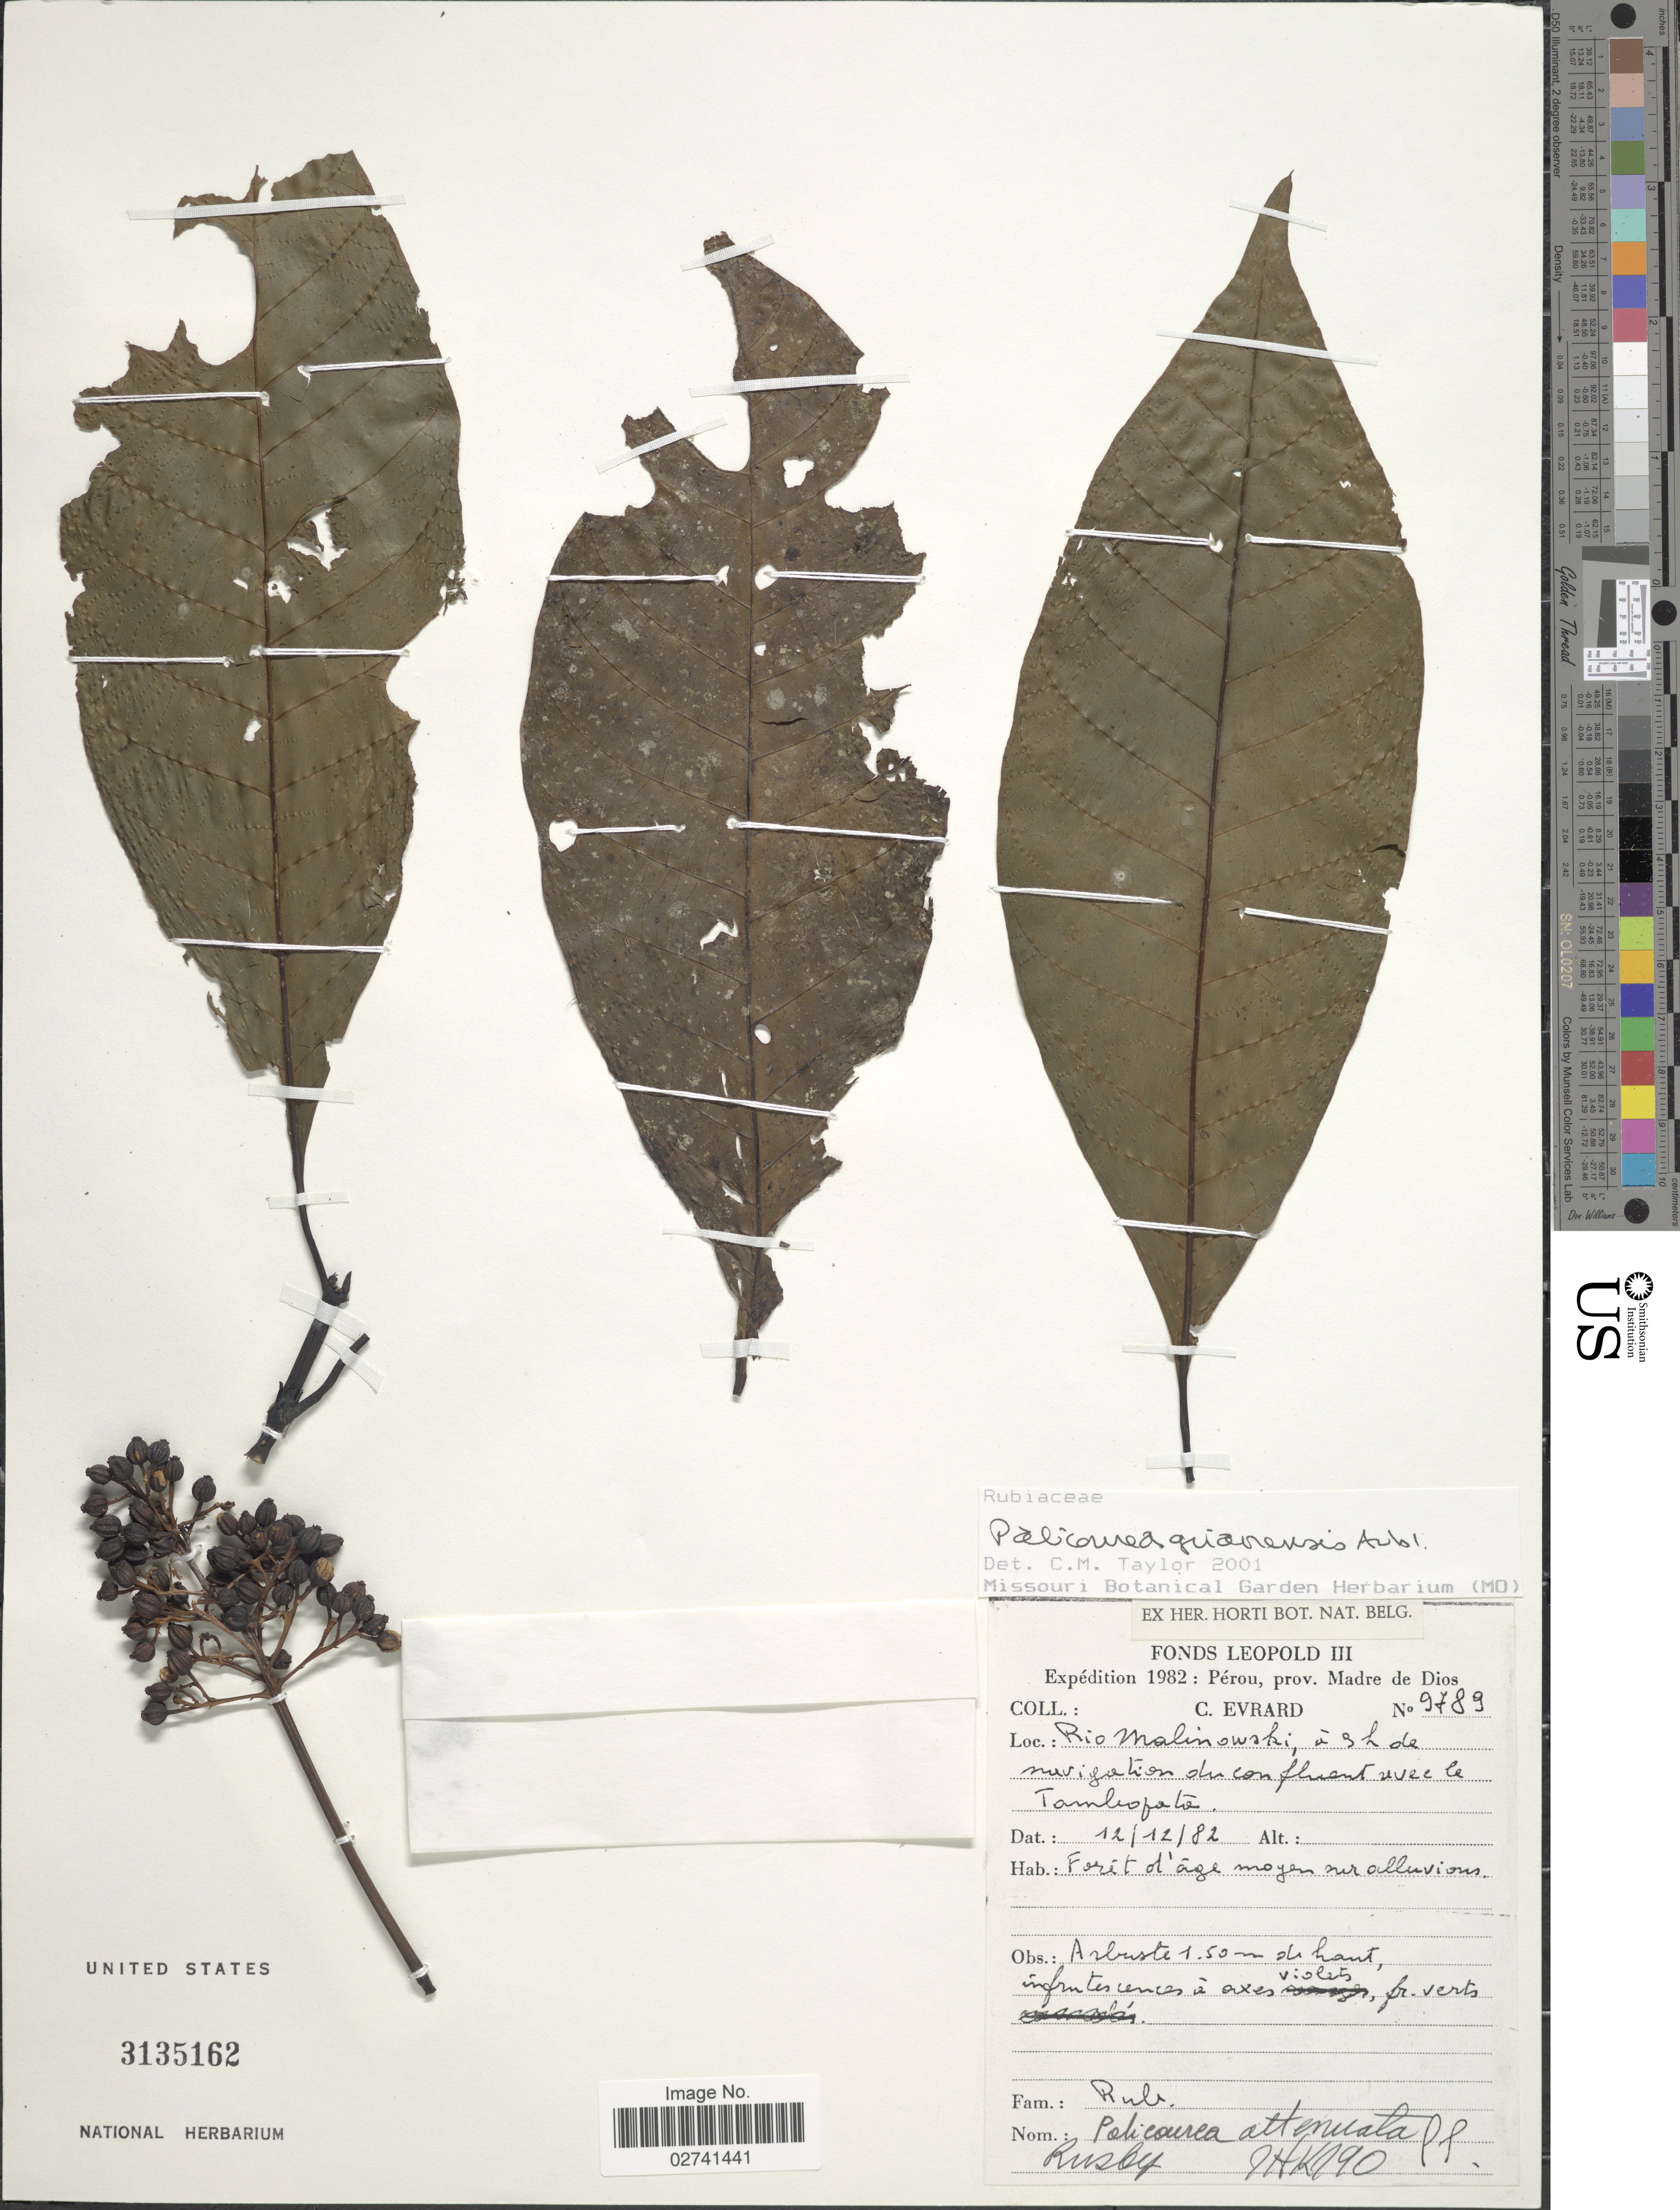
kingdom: Plantae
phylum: Tracheophyta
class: Magnoliopsida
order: Gentianales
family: Rubiaceae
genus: Palicourea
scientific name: Palicourea guianensis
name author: Aubl.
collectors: C. Evrard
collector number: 9789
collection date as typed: Transcribed d/m/y: 12/12/82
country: Peru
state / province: Madre de Dios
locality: Rio Malinowski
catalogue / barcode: US 3135162